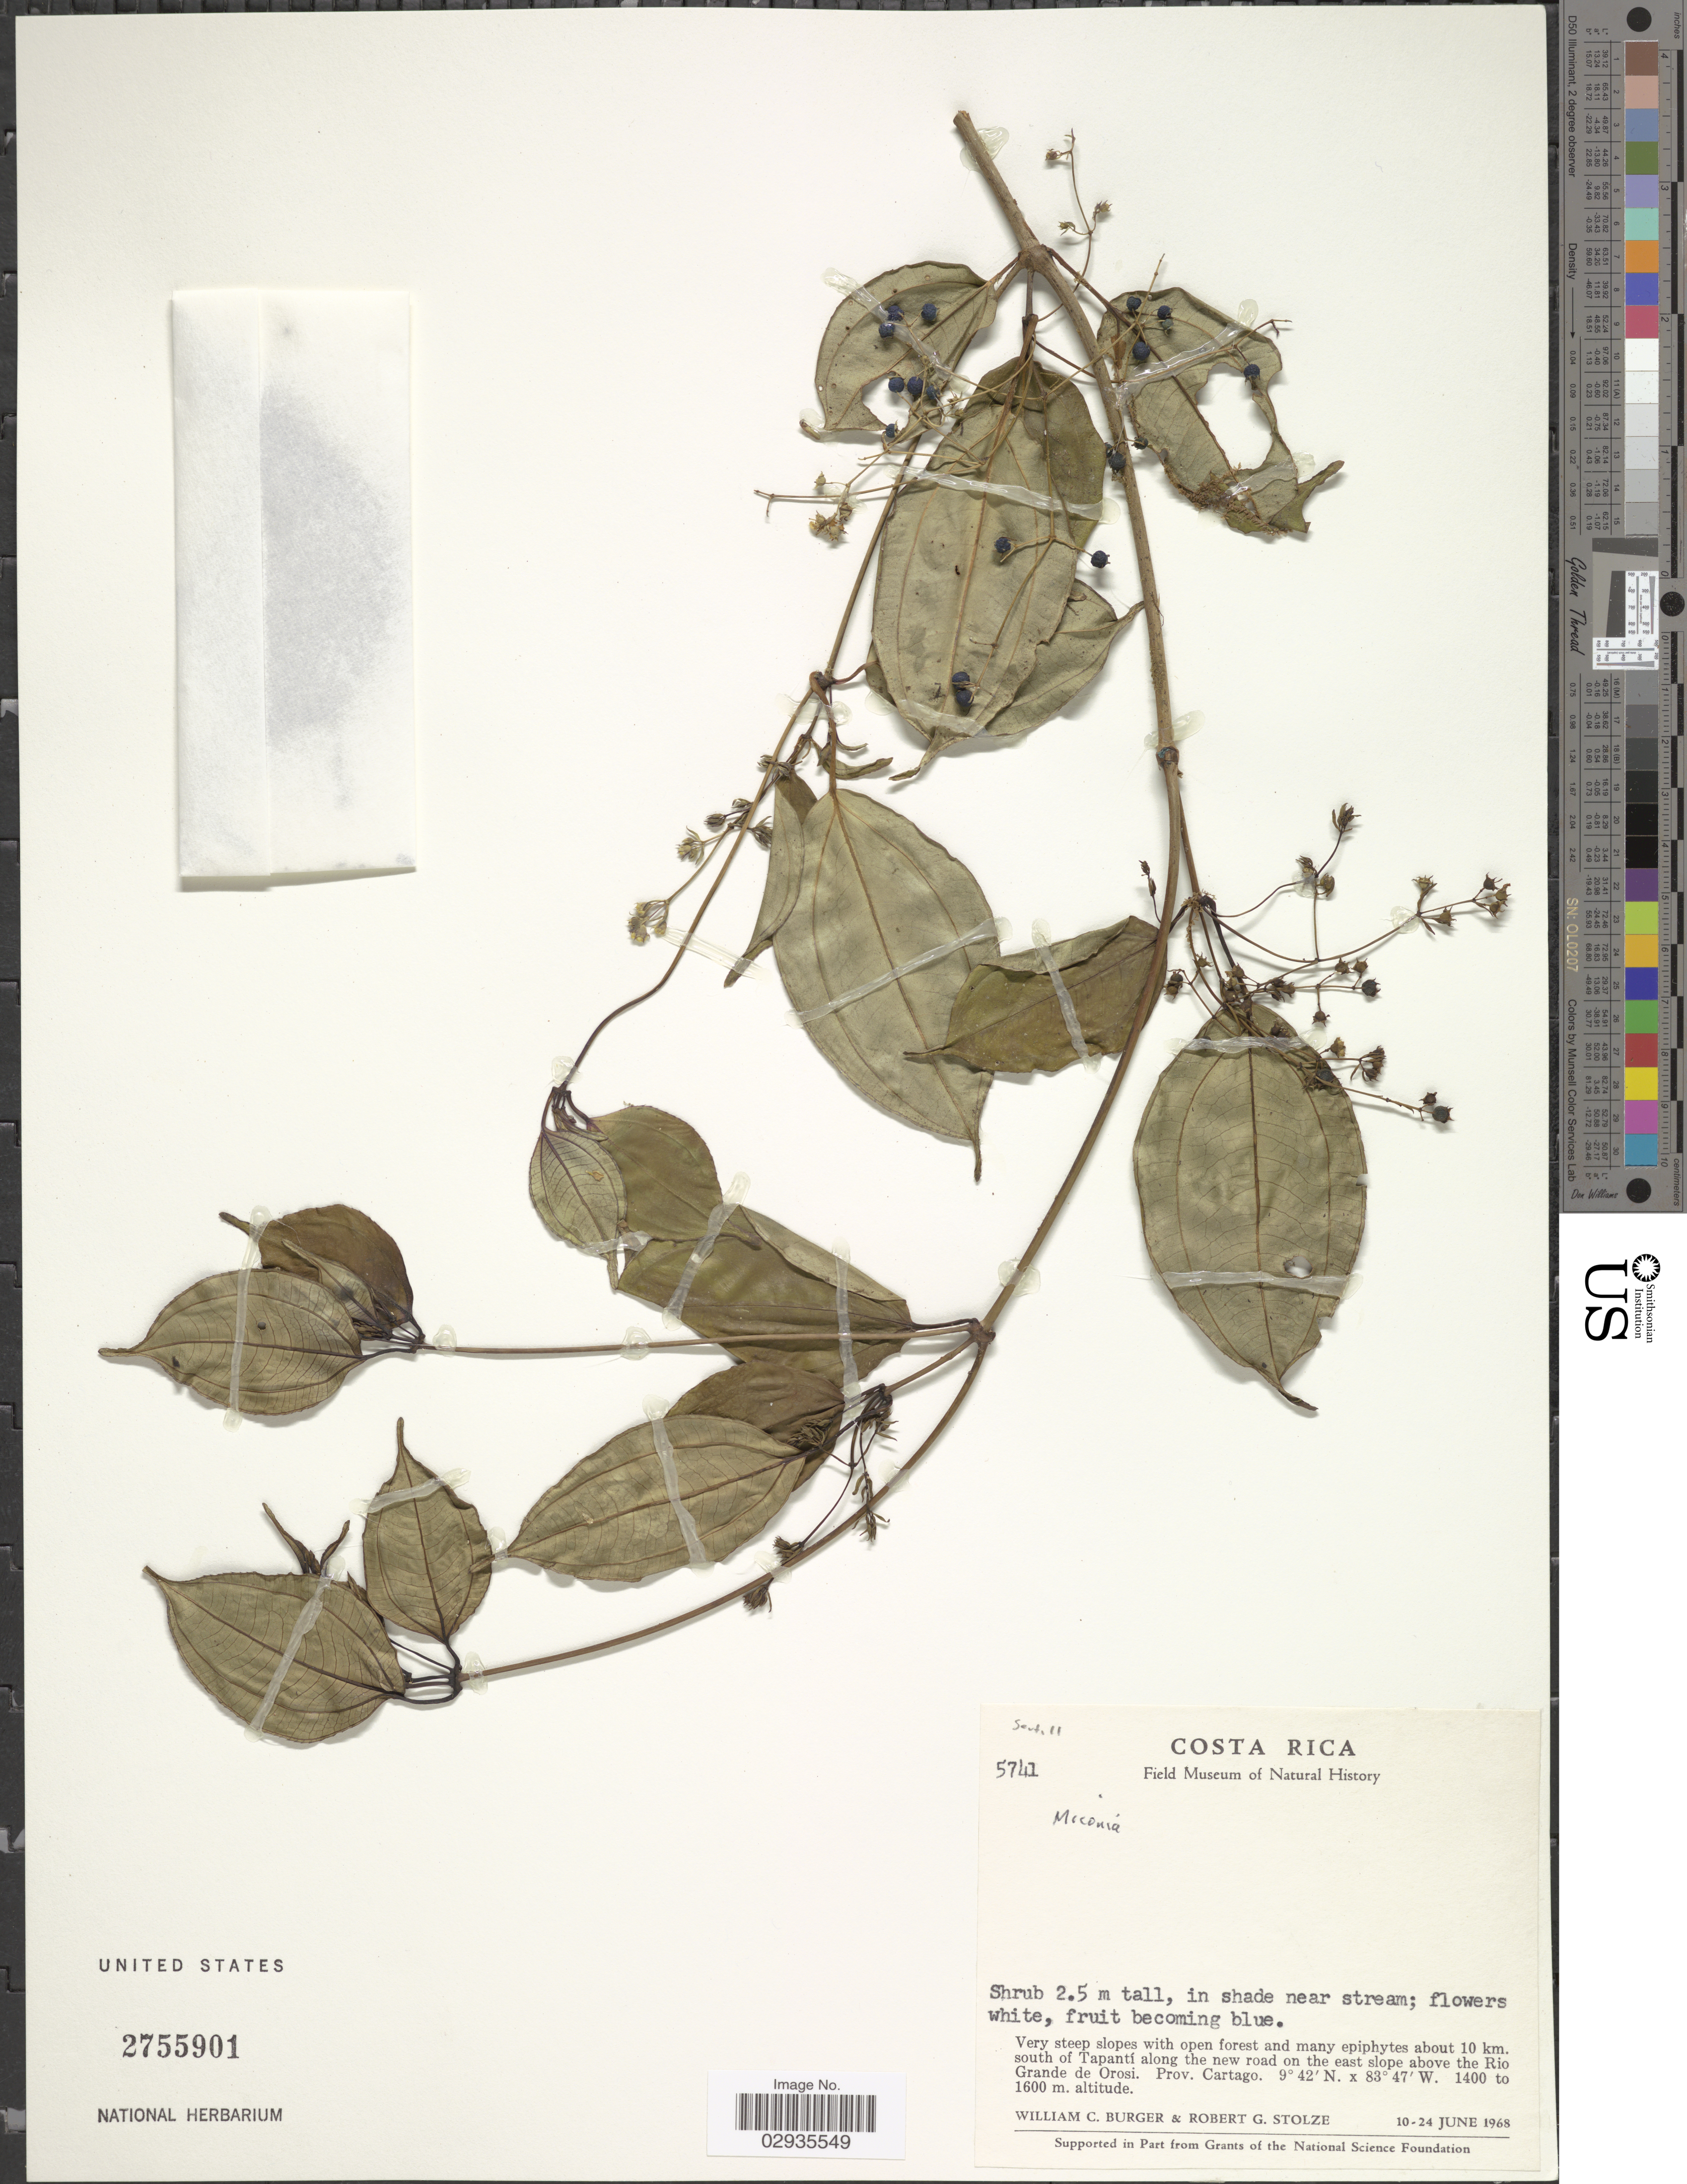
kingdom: Plantae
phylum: Tracheophyta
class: Magnoliopsida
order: Myrtales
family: Melastomataceae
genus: Miconia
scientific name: Miconia sp.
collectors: W. Burger & R. G. Stolze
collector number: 5741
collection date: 1968-06-10/1968-06-24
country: Costa Rica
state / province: Cartago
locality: Very steep slopes with open forest and many epiphytes about 10 km. south of Tapantí along the new road on the east slope above the Rio Grande de Orosi.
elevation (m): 1400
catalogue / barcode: US 2755901